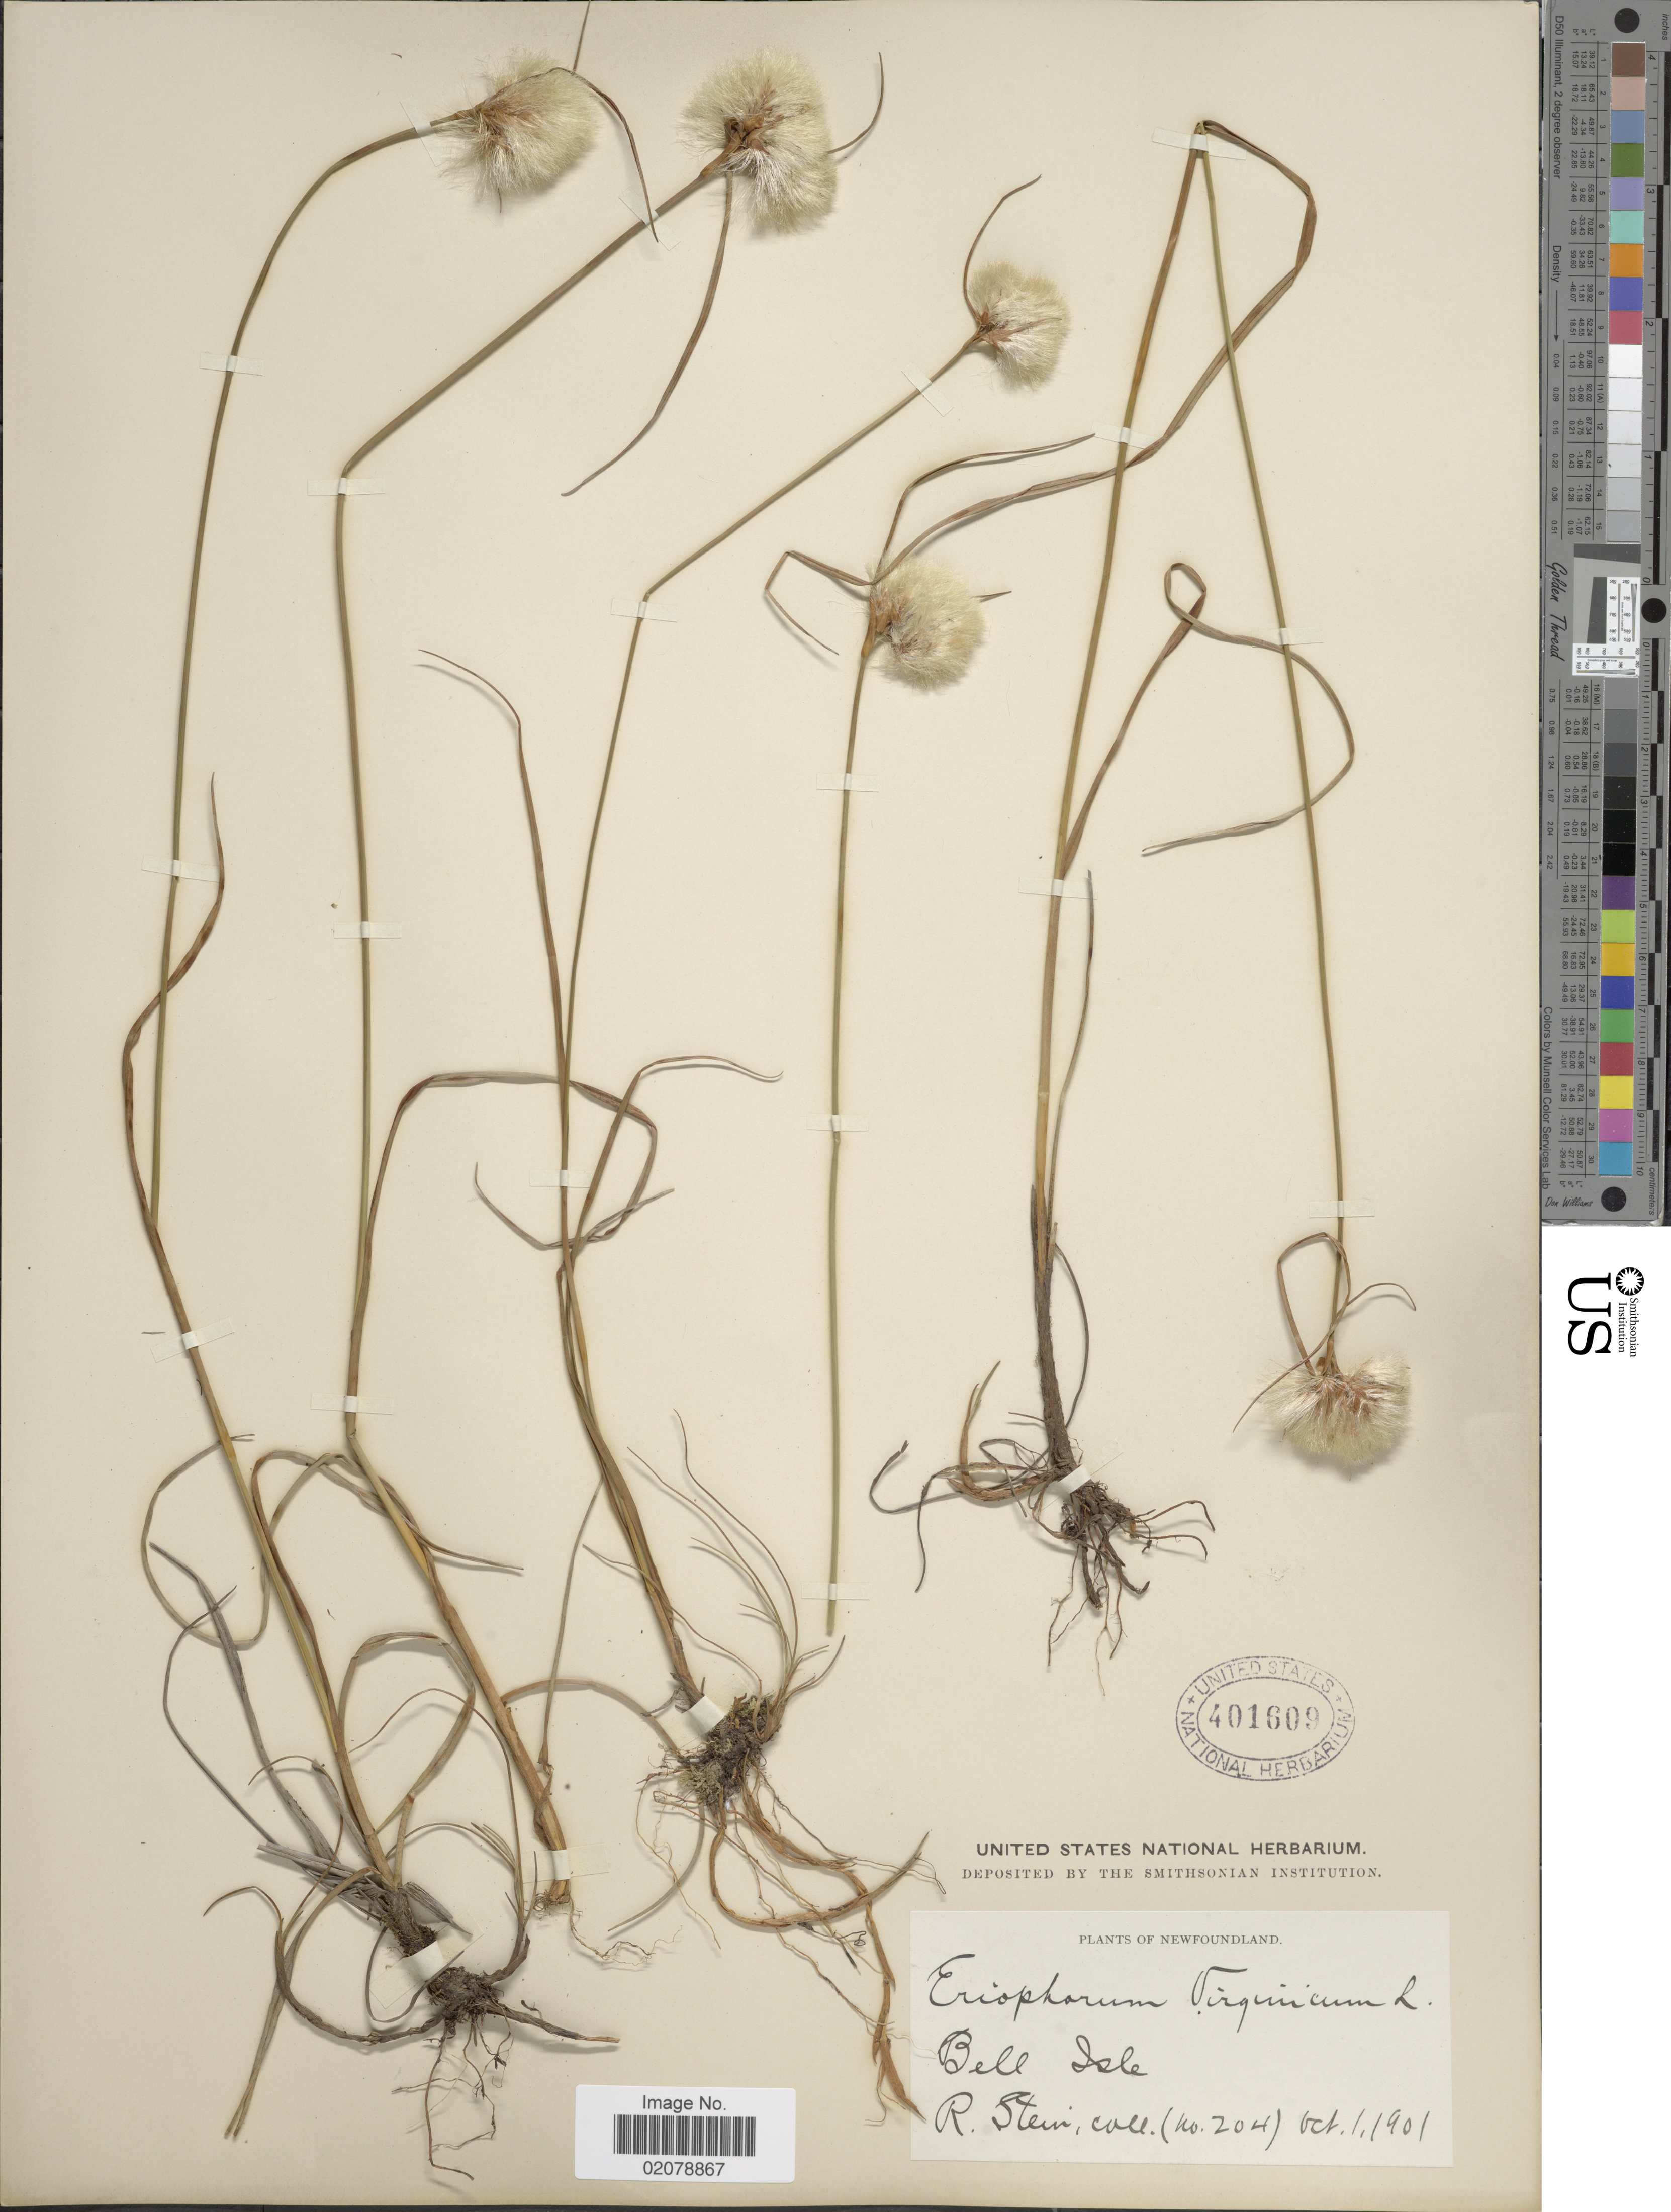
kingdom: Plantae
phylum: Tracheophyta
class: Liliopsida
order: Poales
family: Cyperaceae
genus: Eriophorum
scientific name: Eriophorum virginicum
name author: L.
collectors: R. Stein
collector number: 204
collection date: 1901-10-01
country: Canada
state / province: Newfoundland and Labrador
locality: Bell Isle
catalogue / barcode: US 401609